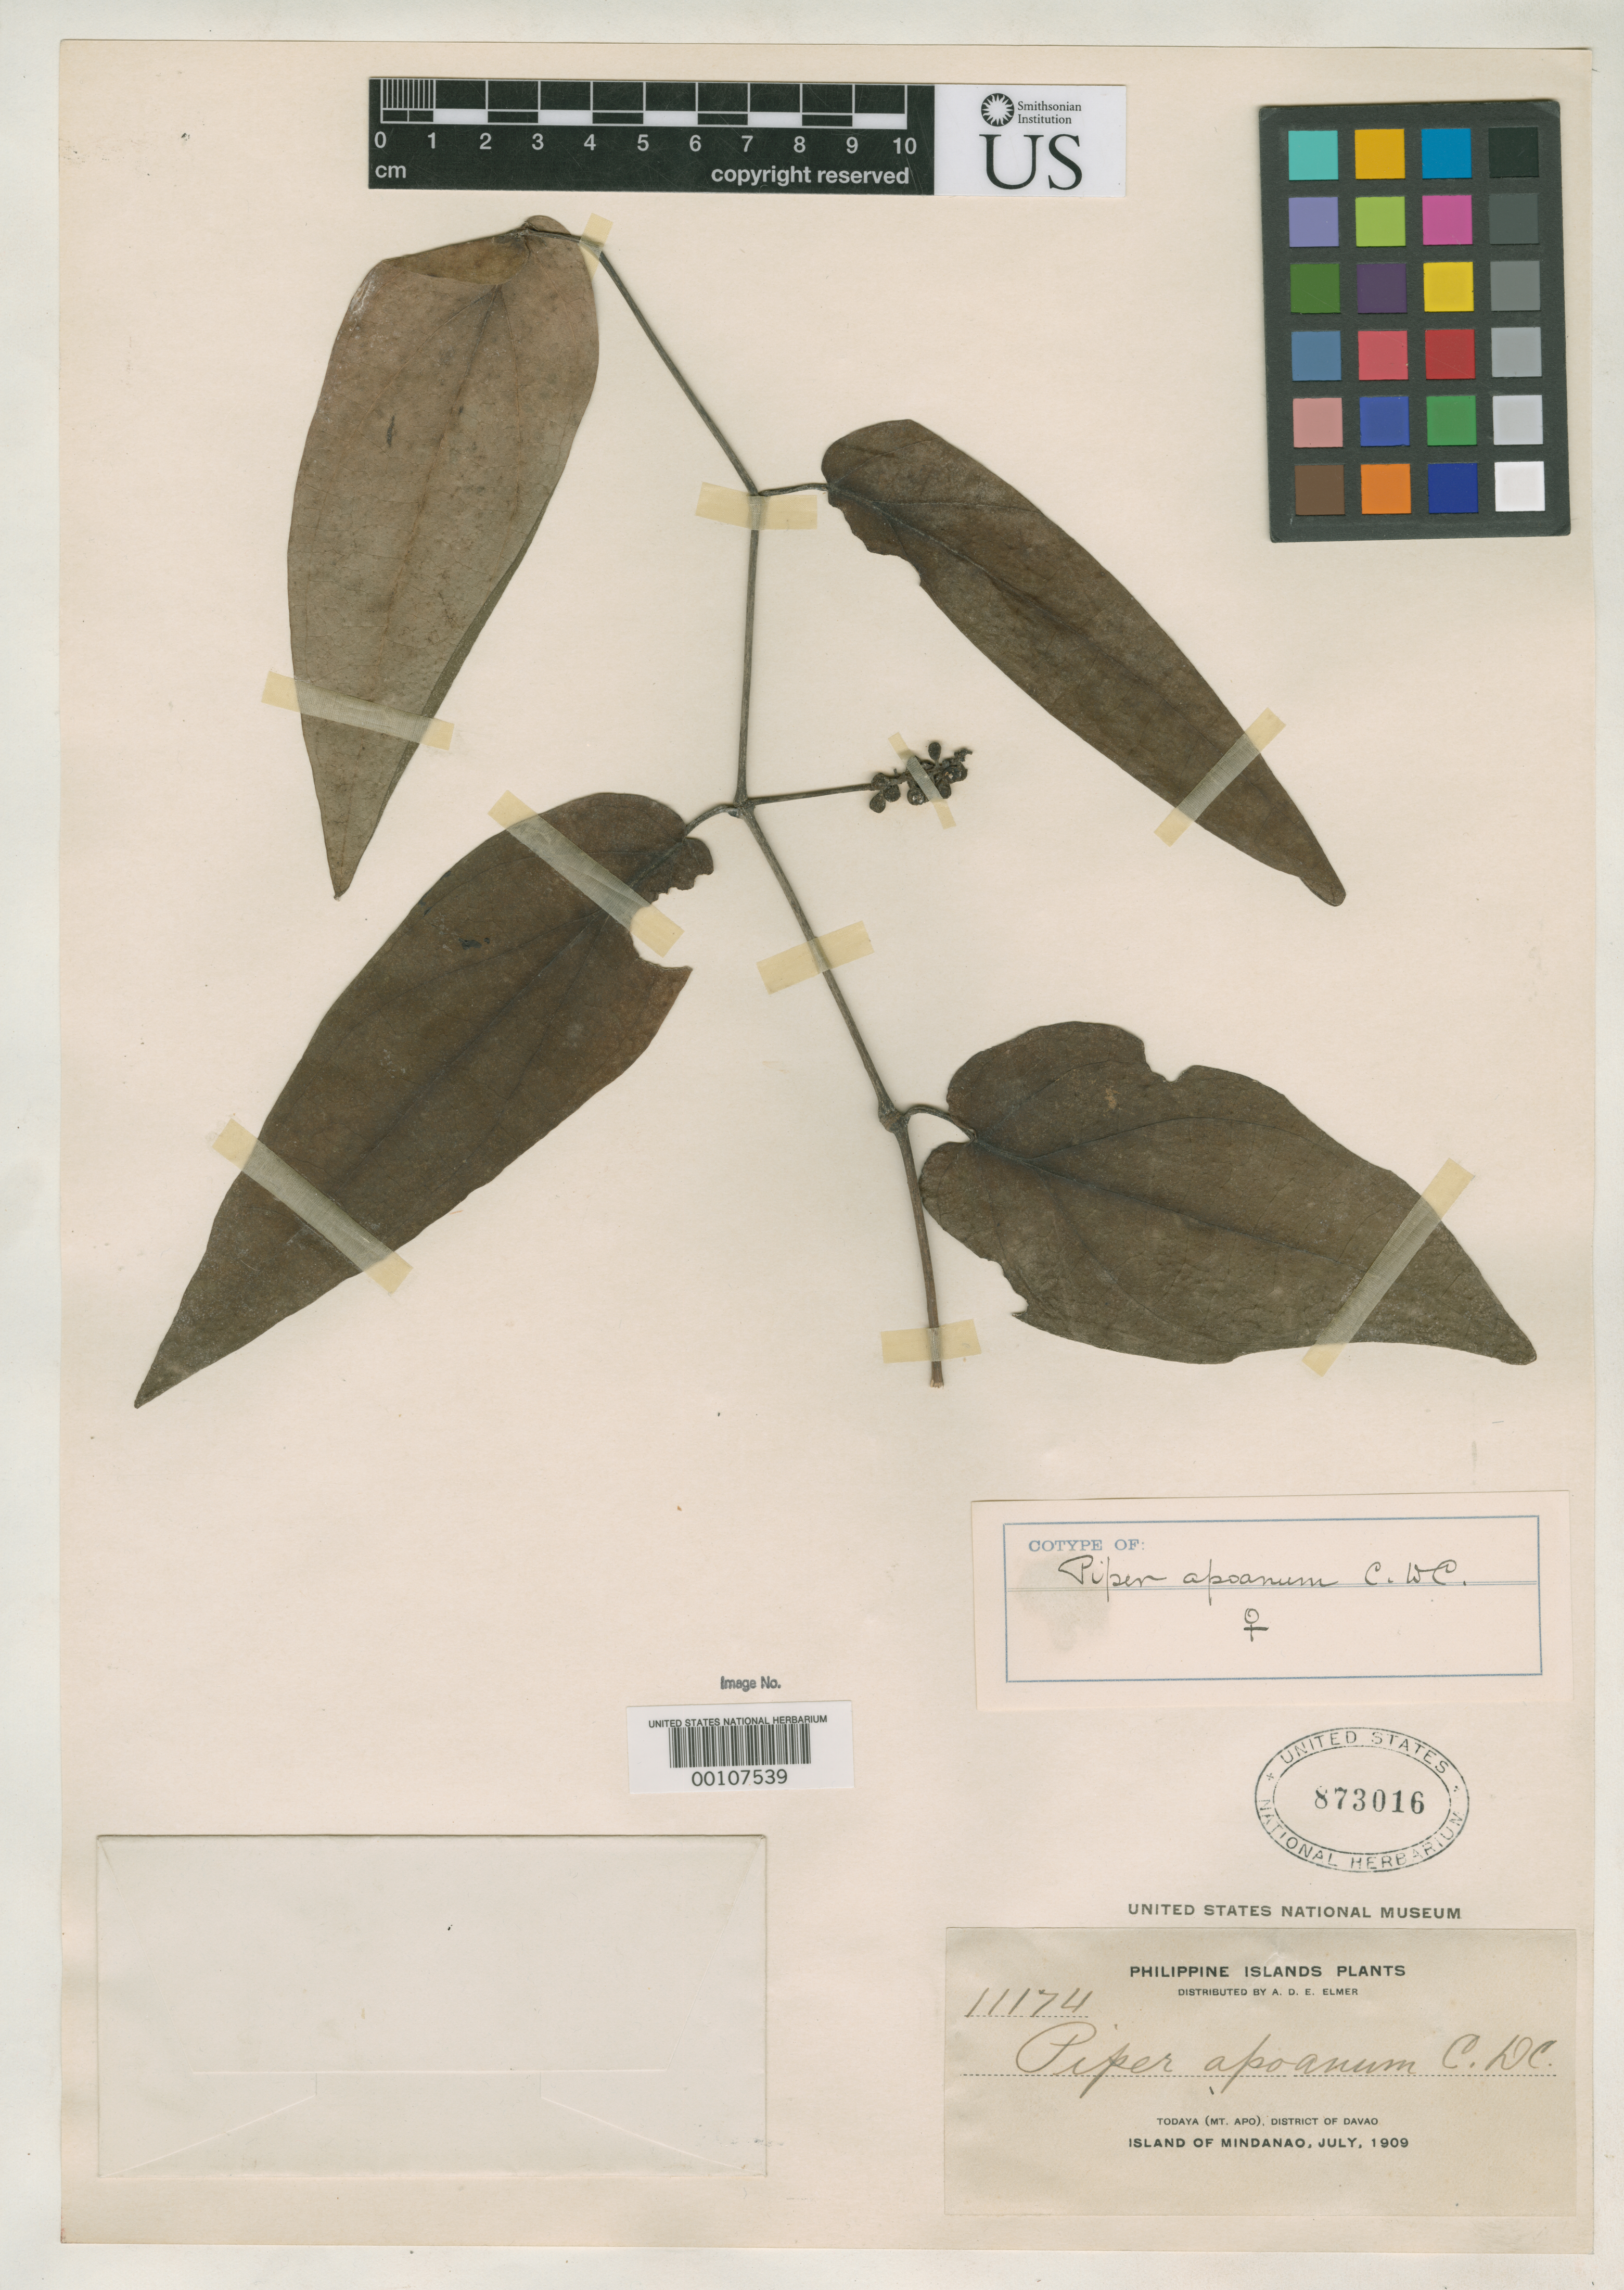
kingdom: Plantae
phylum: Tracheophyta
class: Magnoliopsida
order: Piperales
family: Piperaceae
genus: Piper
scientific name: Piper apoanum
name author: C. DC. in Elmer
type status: Isotype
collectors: A. D. E. Elmer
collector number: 11174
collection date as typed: Jul 1909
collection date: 1909-07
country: Philippines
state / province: Davao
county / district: Davao del Sur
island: Mindanao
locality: Todaya, Mt. Apo.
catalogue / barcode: US 873016